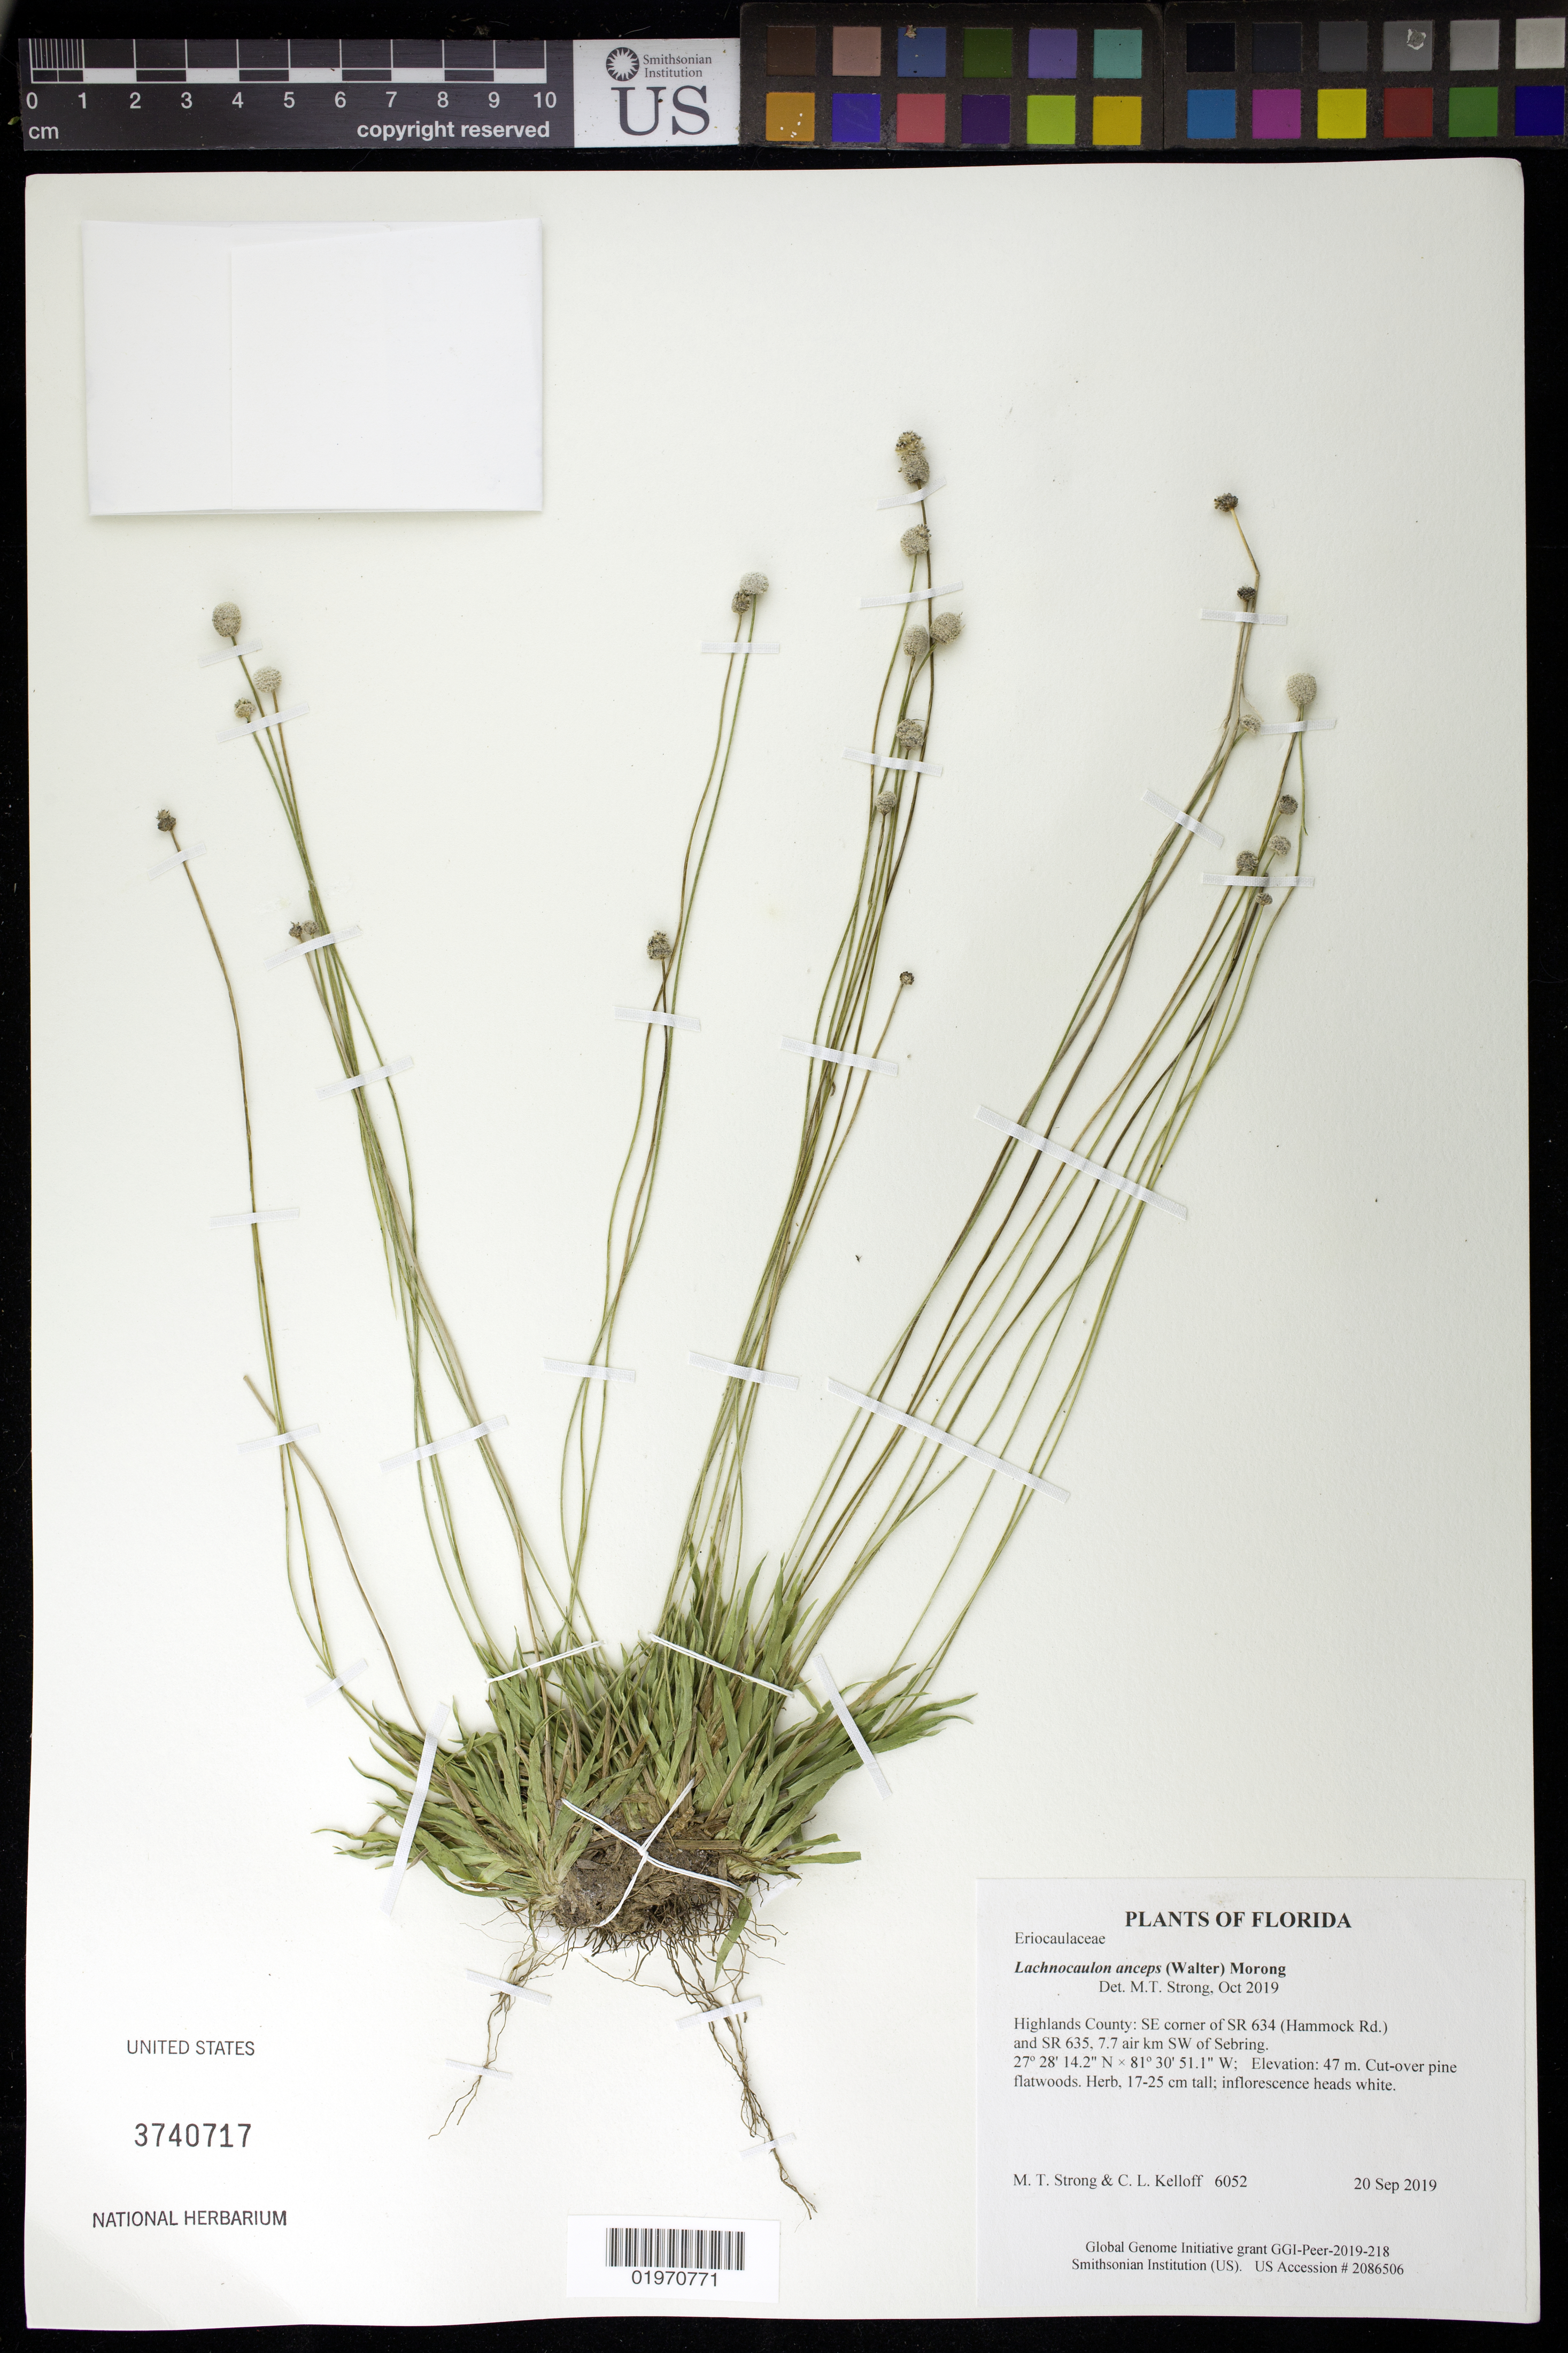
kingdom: Plantae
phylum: Tracheophyta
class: Liliopsida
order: Poales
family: Eriocaulaceae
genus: Lachnocaulon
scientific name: Lachnocaulon anceps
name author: (Walter) Morong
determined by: Strong, Mark T., (BOT), Smithsonian Institution - National Museum of Natural History (UNITED STATES)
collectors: M. T. Strong & C. L. Kelloff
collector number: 6052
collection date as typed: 20 Sep 2019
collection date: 2019-09-20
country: United States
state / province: Florida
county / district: Highlands County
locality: SE corner of SR 634 (Hammock Rd.) and SR 635, 7.7 air km SW of Sebring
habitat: Cut-over pine flatwoods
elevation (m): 47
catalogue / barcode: US 3740717